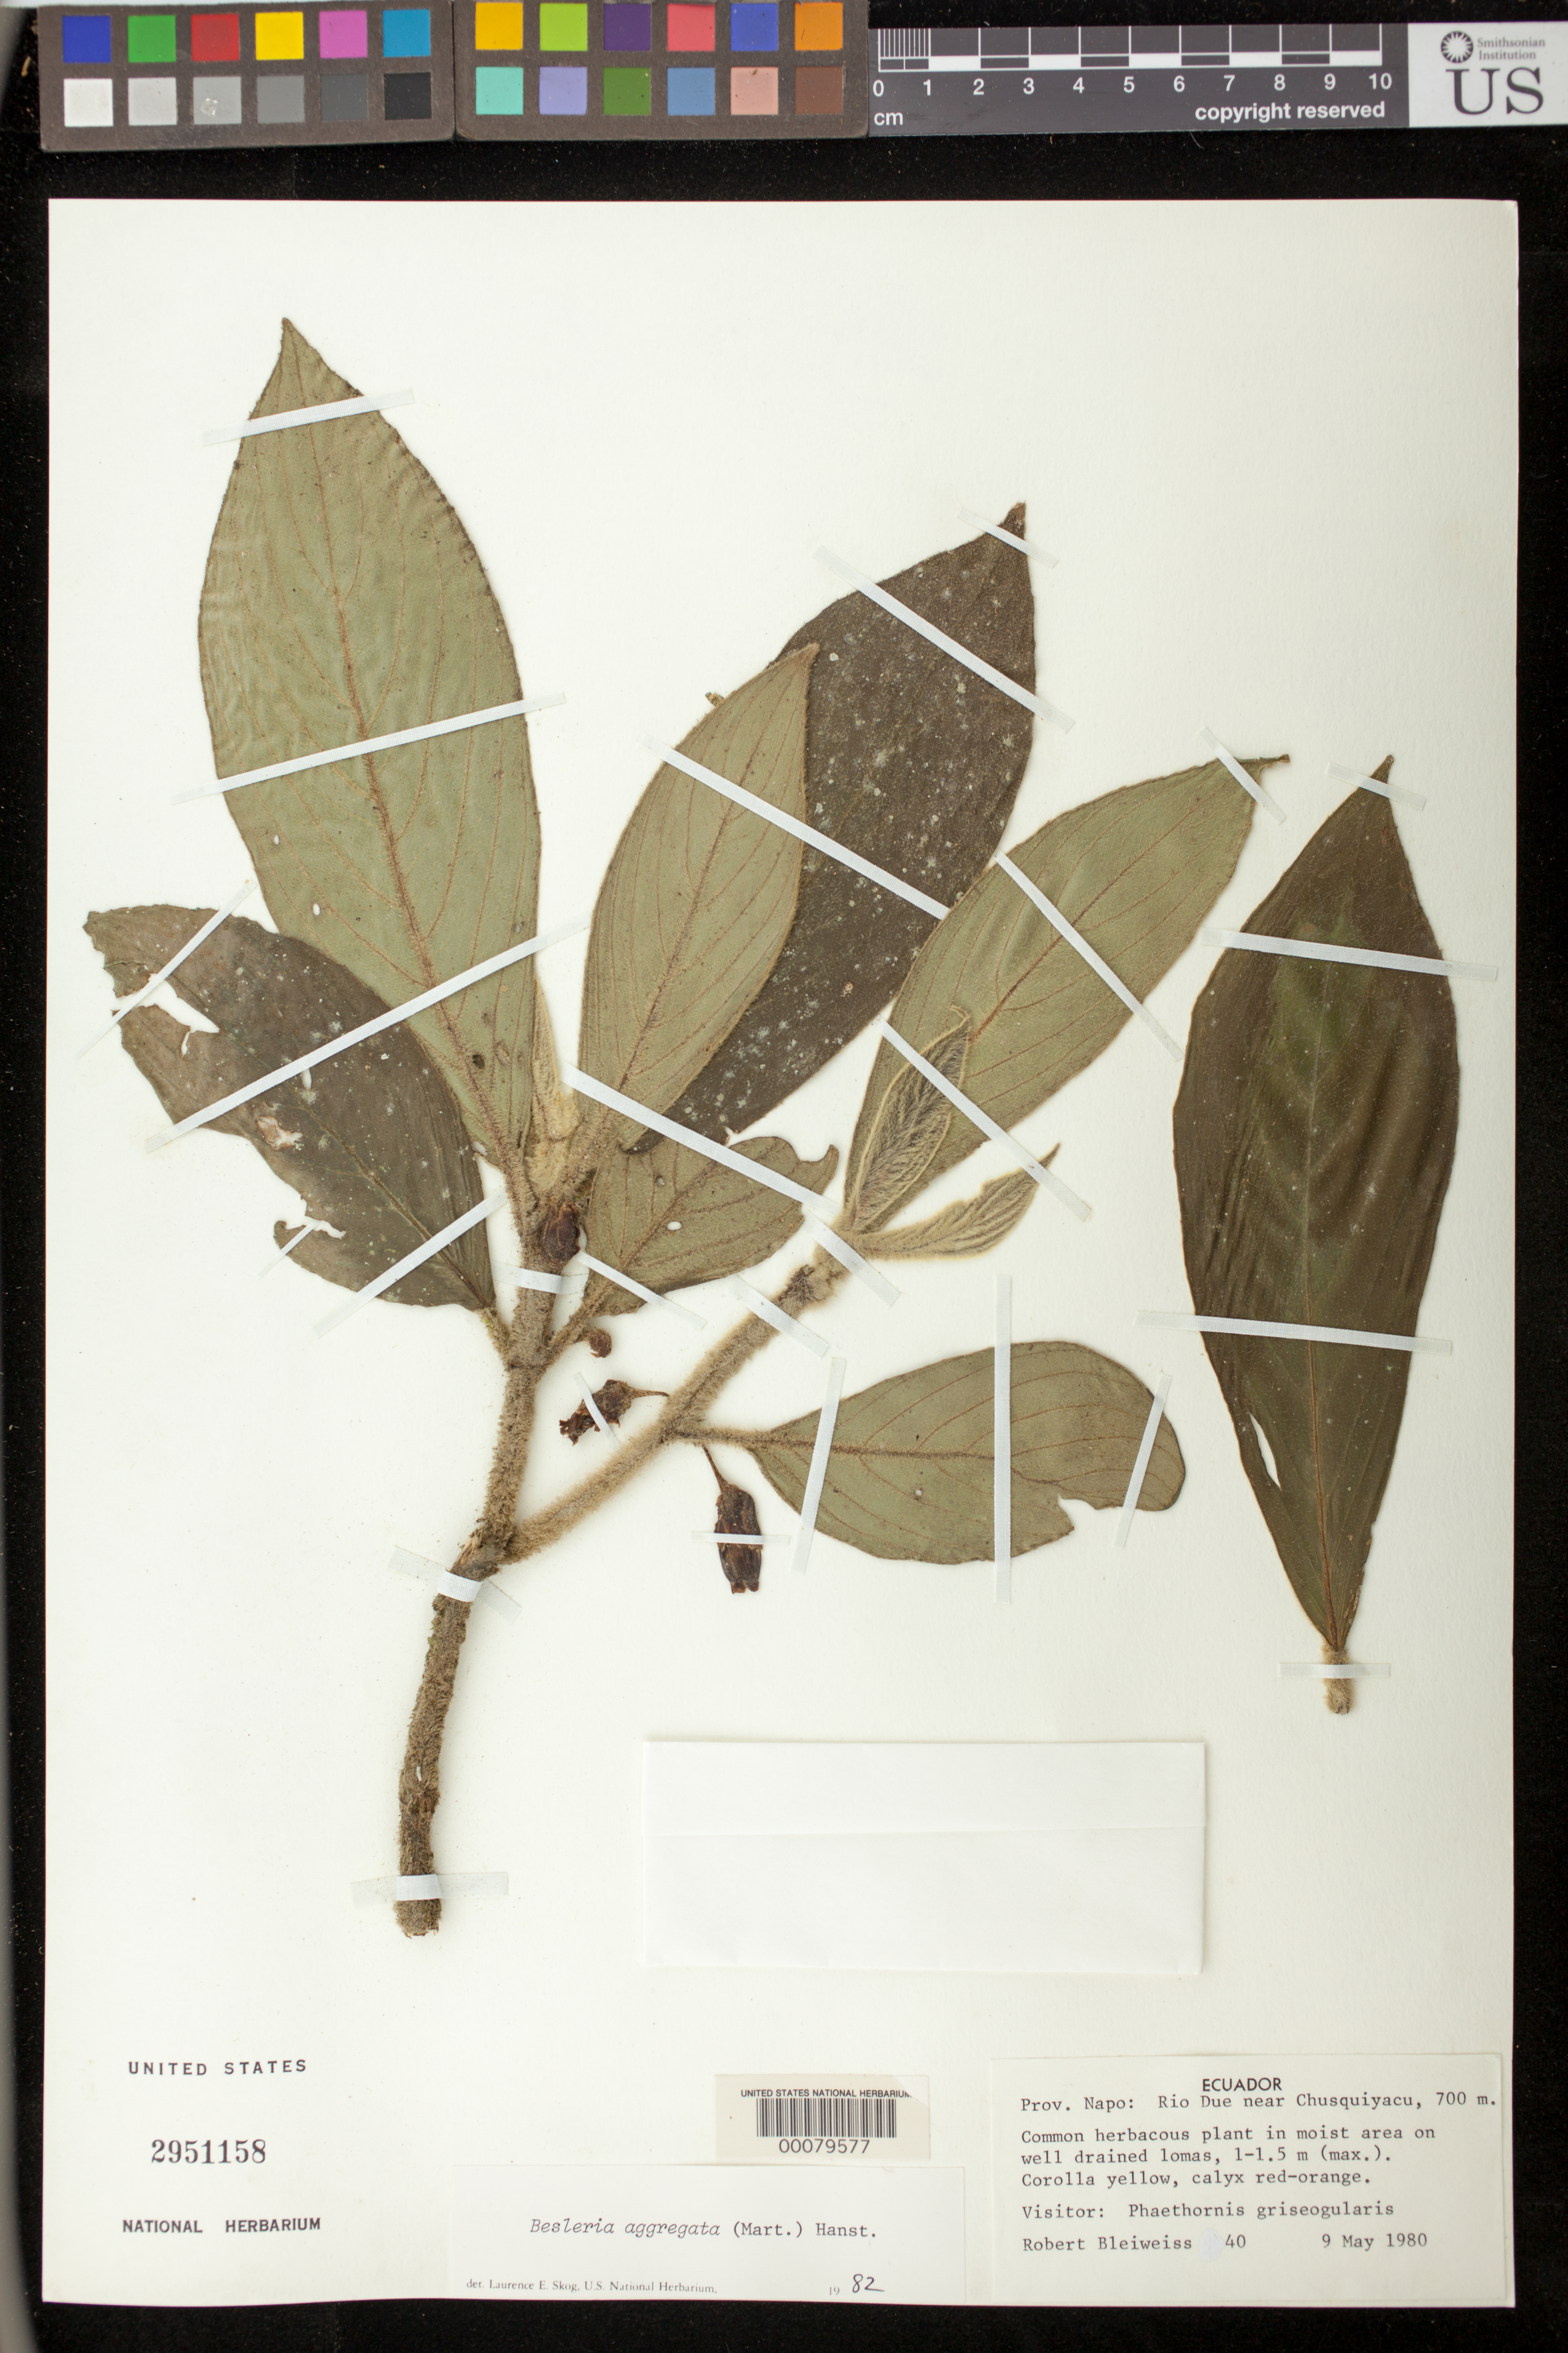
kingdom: Plantae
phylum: Tracheophyta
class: Magnoliopsida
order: Lamiales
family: Gesneriaceae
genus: Besleria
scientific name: Besleria aggregata var. aggregata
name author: (Mart.) Hanst.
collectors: R. Bleiweiss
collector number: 40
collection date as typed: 09 May 1980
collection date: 1980-05-09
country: Ecuador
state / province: Napo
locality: Rio Due near Chusquiyacu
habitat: In moist area near well drained lomas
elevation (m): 700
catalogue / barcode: US 2951158